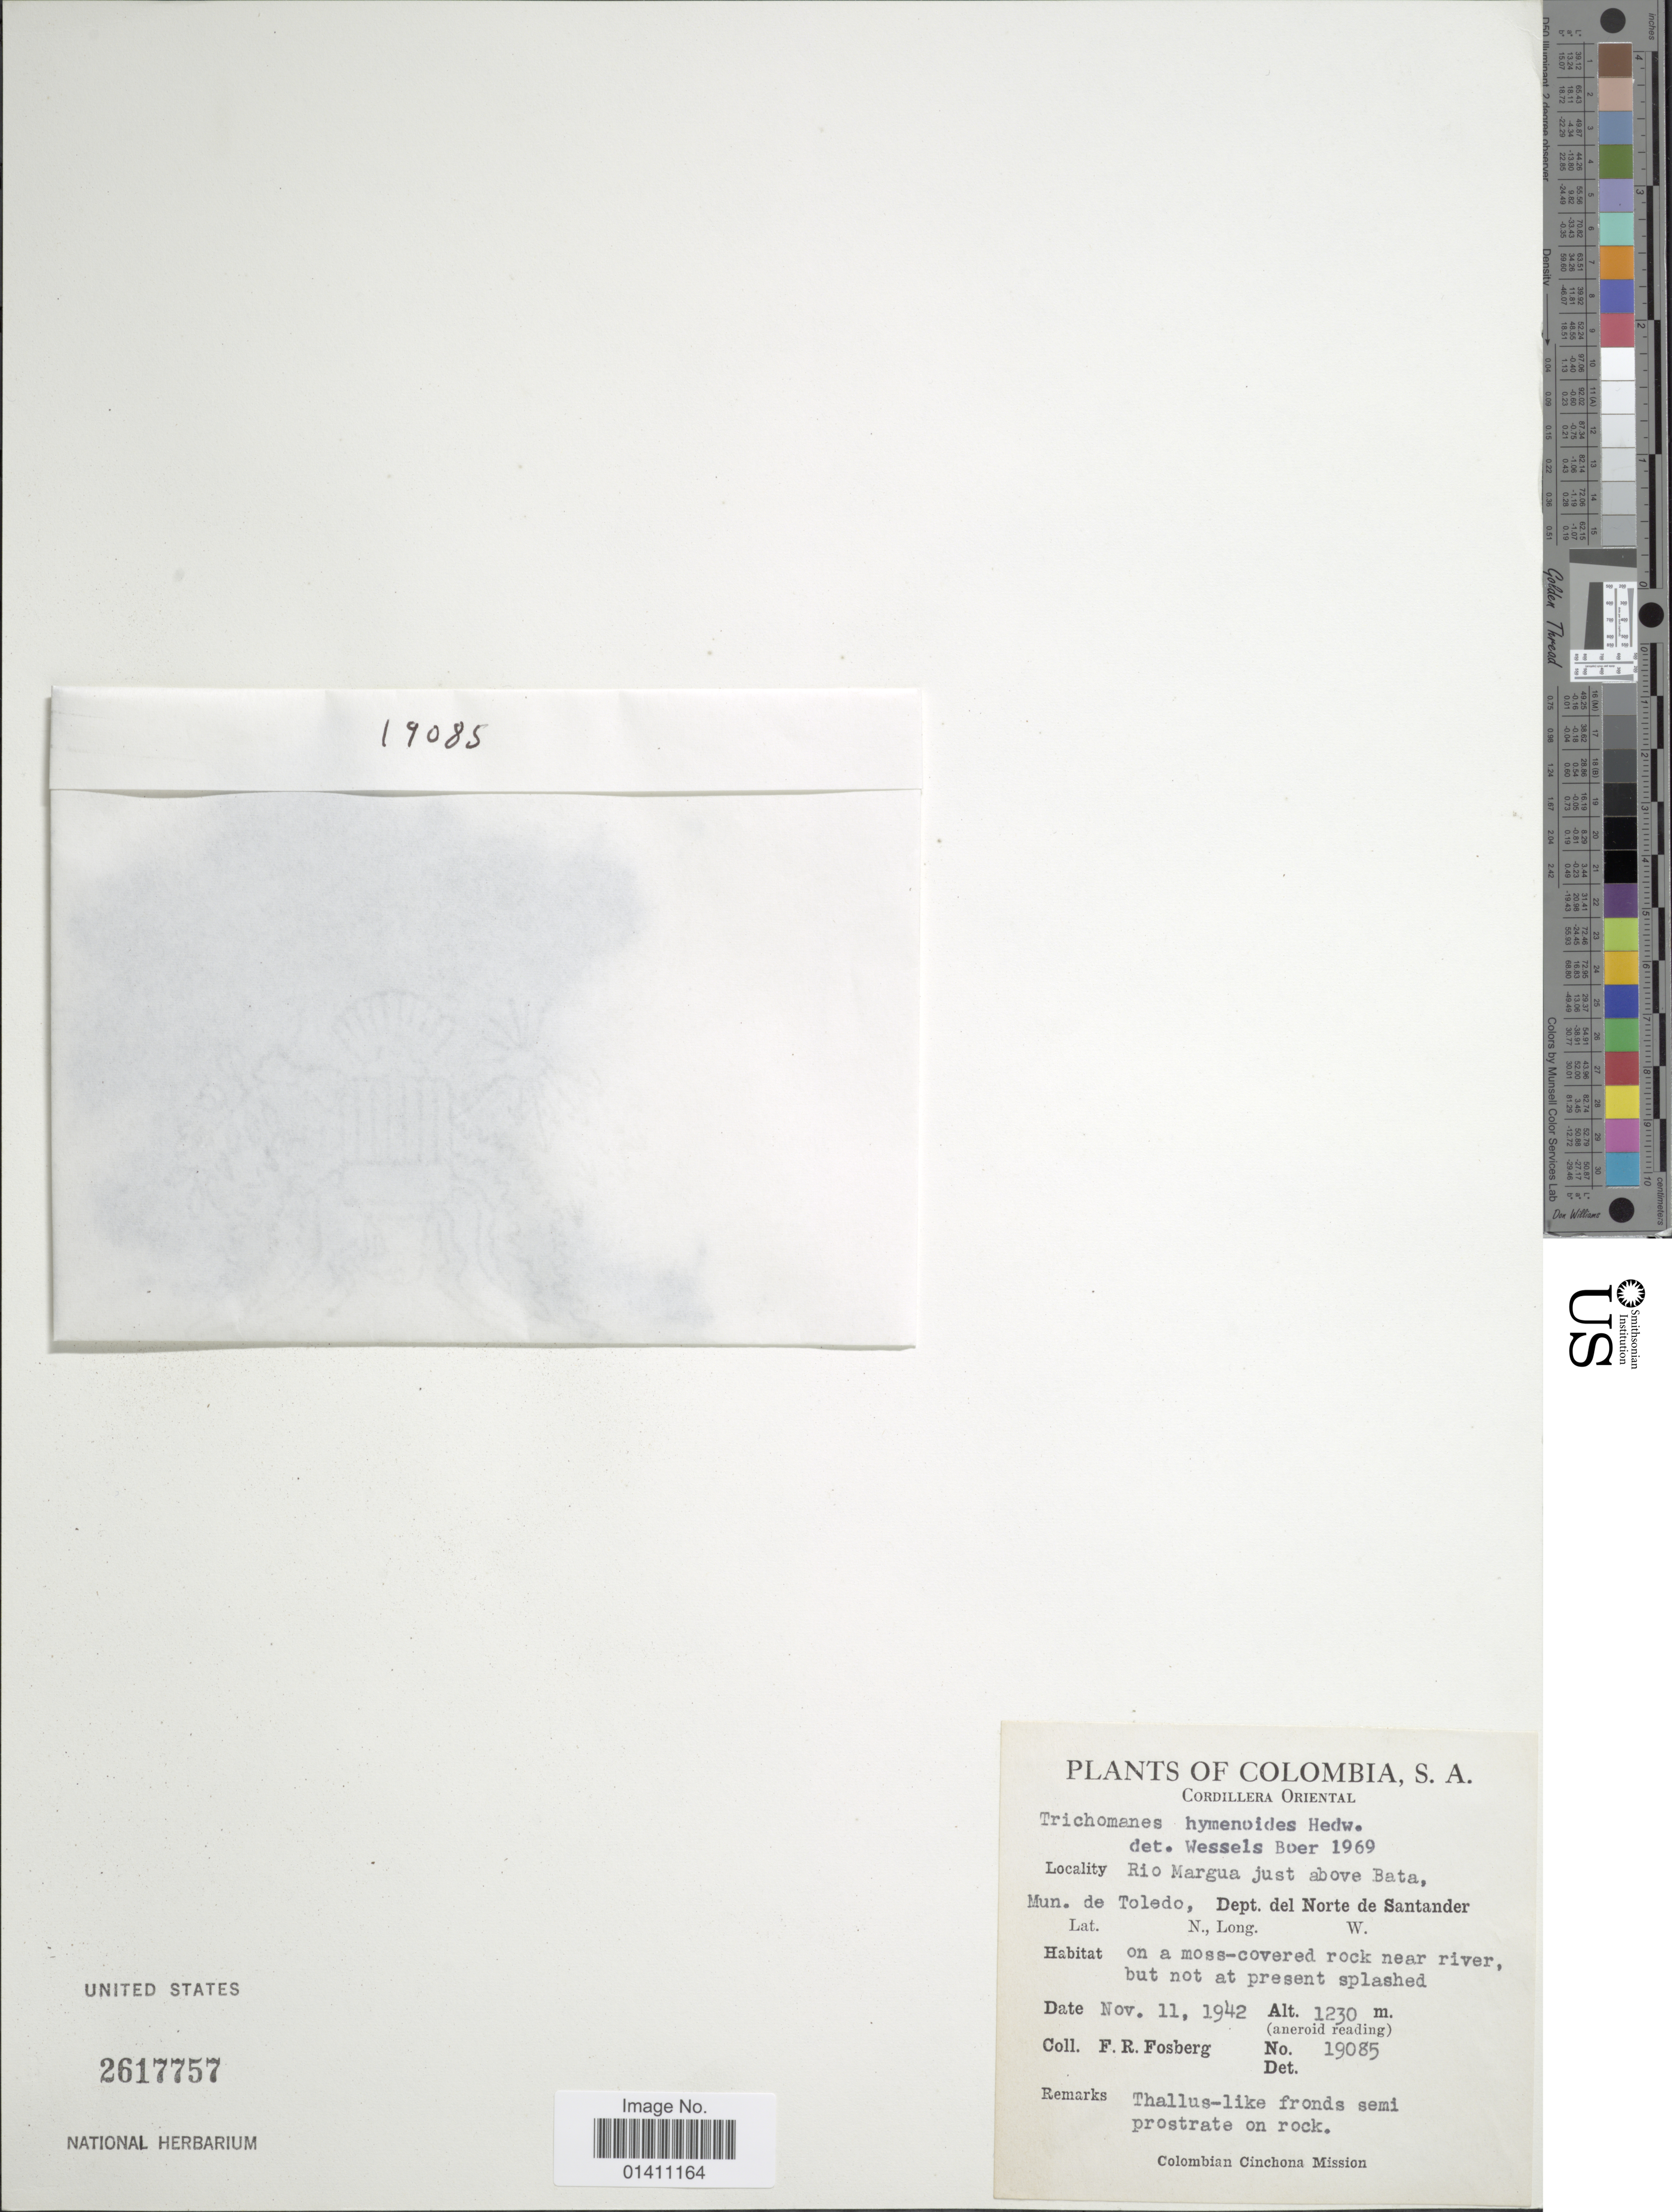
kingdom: Plantae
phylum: Tracheophyta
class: Polypodiopsida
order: Hymenophyllales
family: Hymenophyllaceae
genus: Didymoglossum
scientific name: Didymoglossum hymenoides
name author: (Hedw.) Copel.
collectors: F. R. Fosberg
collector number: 19085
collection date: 1942-11-11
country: Colombia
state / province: Norte de Santander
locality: S.A. Cordillera Oriental. Rio Margua just above Bata, Mun. de Toledo, Dept. del Norte de Santander.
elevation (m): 1230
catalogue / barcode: US 2617757